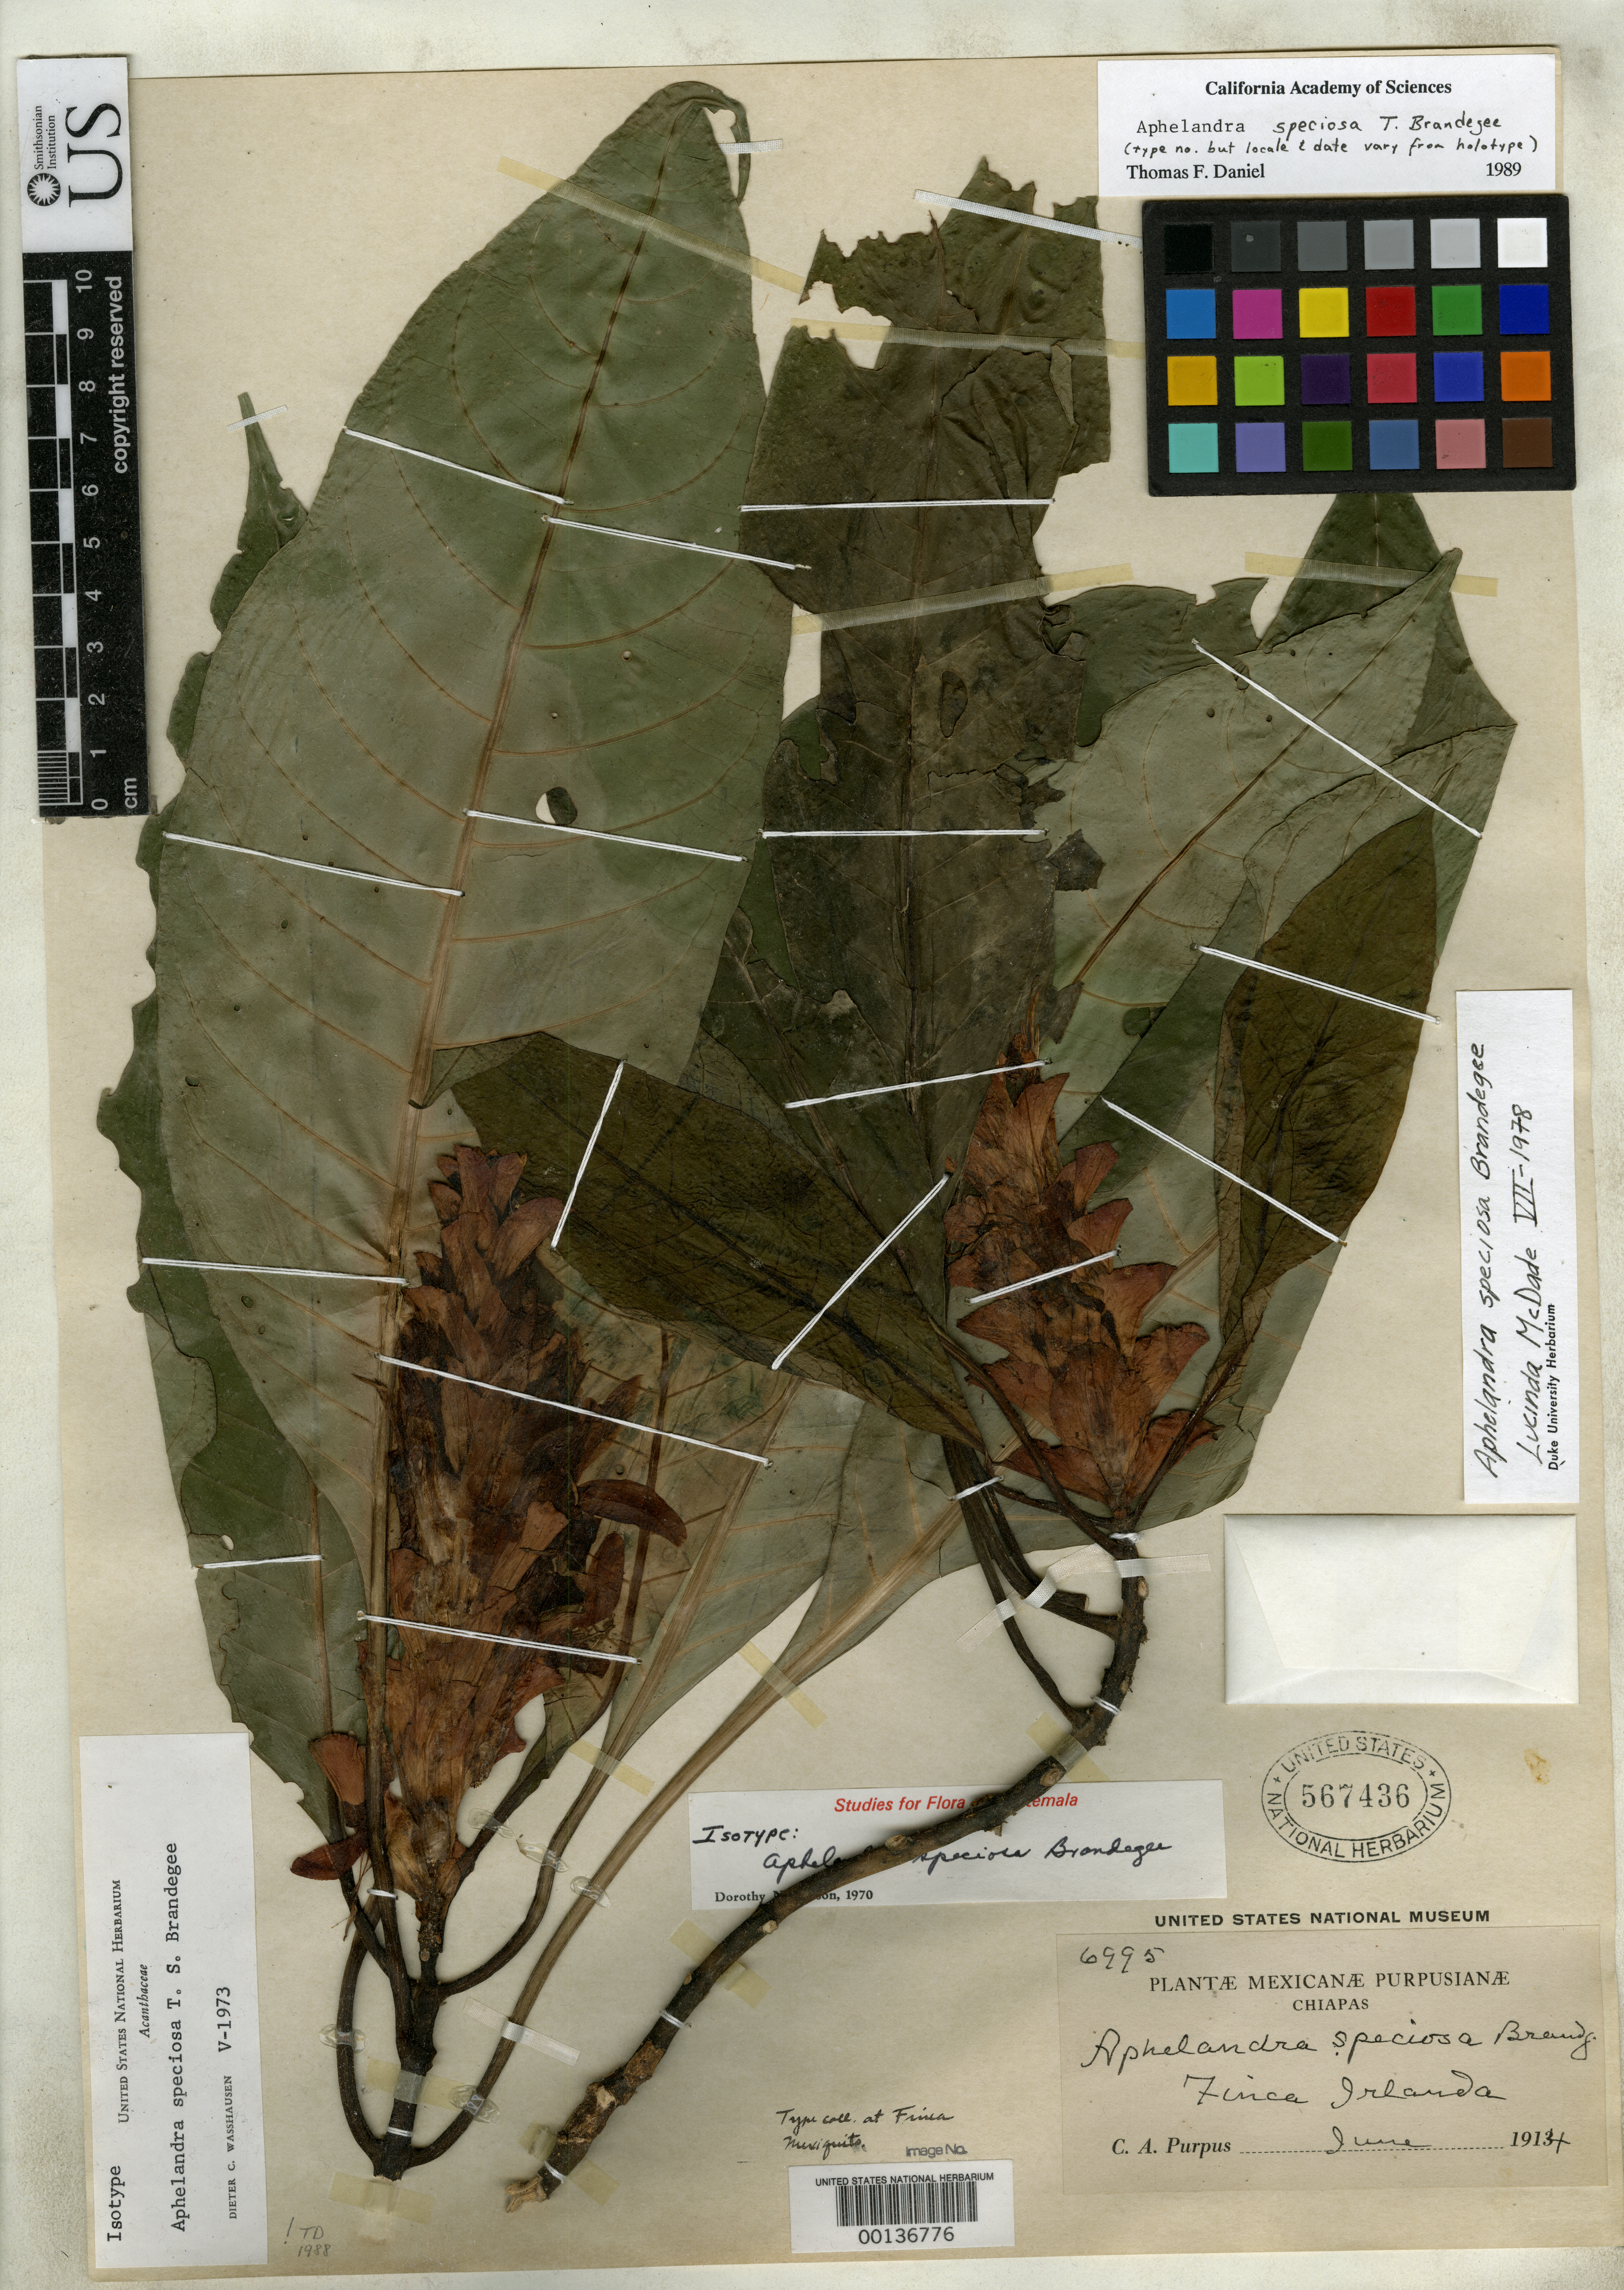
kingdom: Plantae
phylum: Tracheophyta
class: Magnoliopsida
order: Lamiales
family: Acanthaceae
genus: Aphelandra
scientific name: Aphelandra speciosa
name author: Brandegee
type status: Isotype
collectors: C. A. Purpus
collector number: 6995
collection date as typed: Jun 1914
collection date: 1914-06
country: Mexico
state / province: Chiapas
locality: Finca Mexiquito.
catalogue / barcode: US 567436